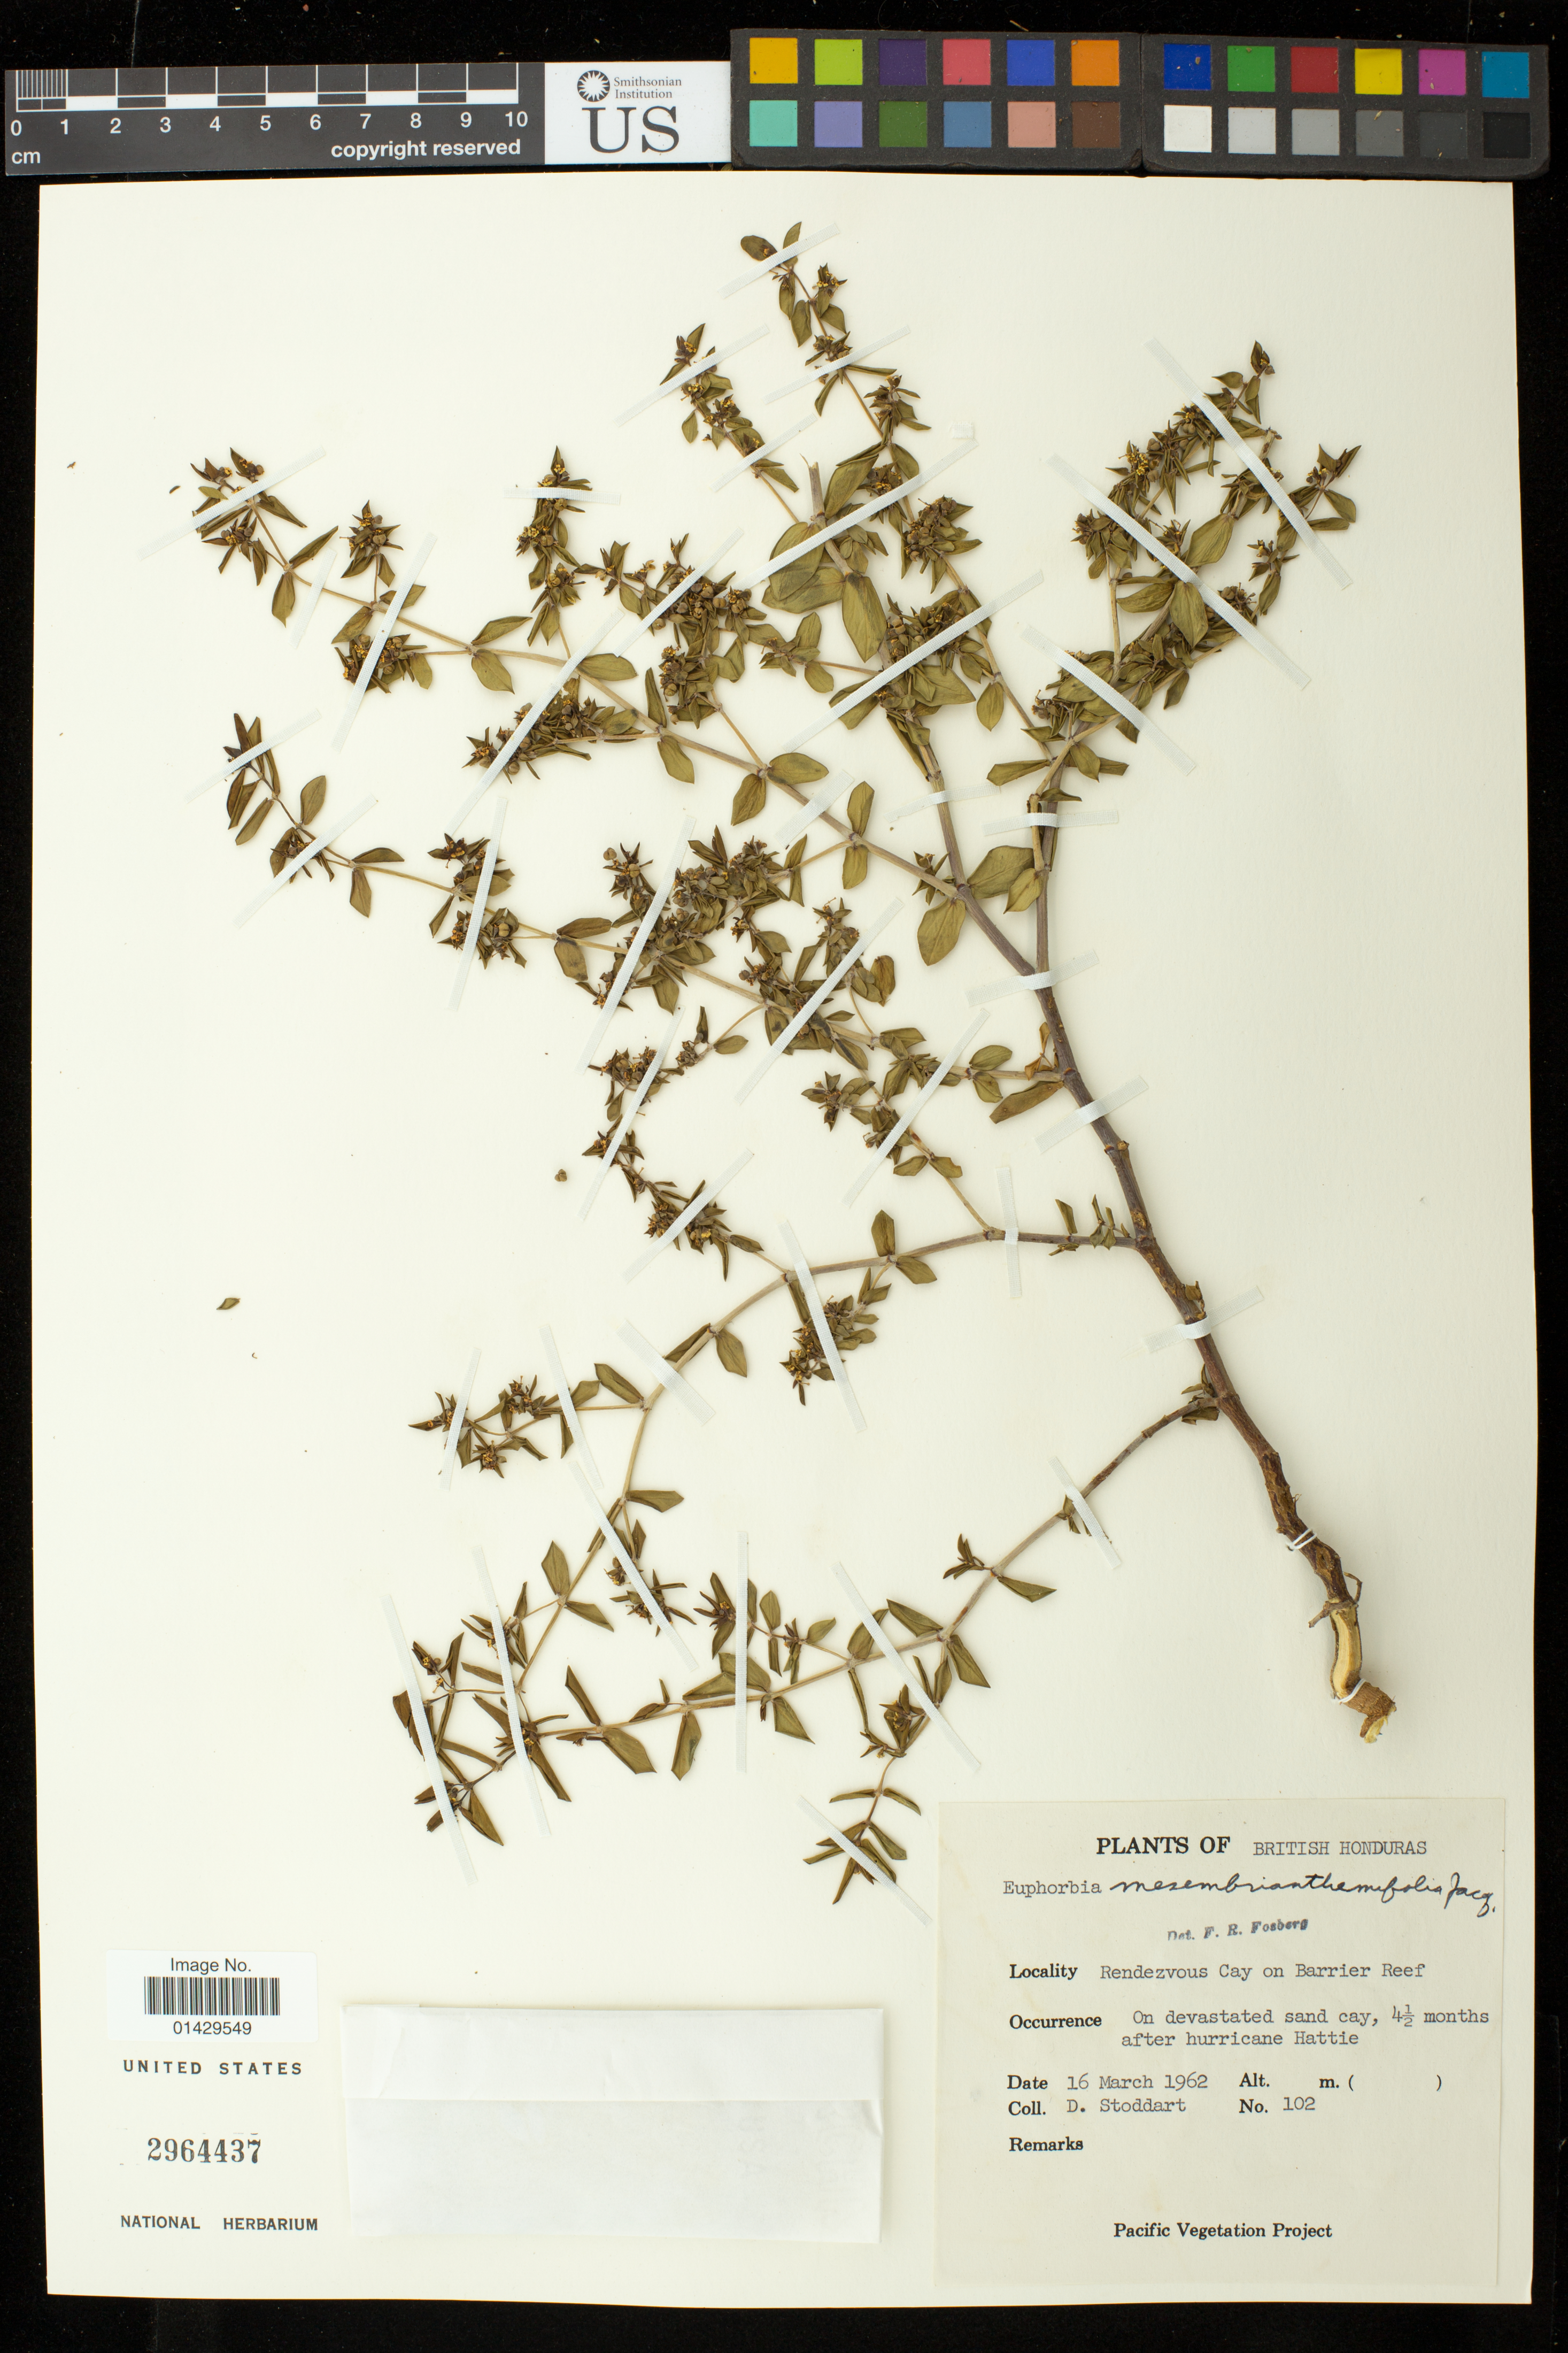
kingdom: Plantae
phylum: Tracheophyta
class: Magnoliopsida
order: Malpighiales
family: Euphorbiaceae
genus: Euphorbia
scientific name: Euphorbia mesembryanthemifolia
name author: Jacq.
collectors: D. Stoddart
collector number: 102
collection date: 1962-03-16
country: Belize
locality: Rendezvous Cay on Barrier Reef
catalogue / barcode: US 2964437